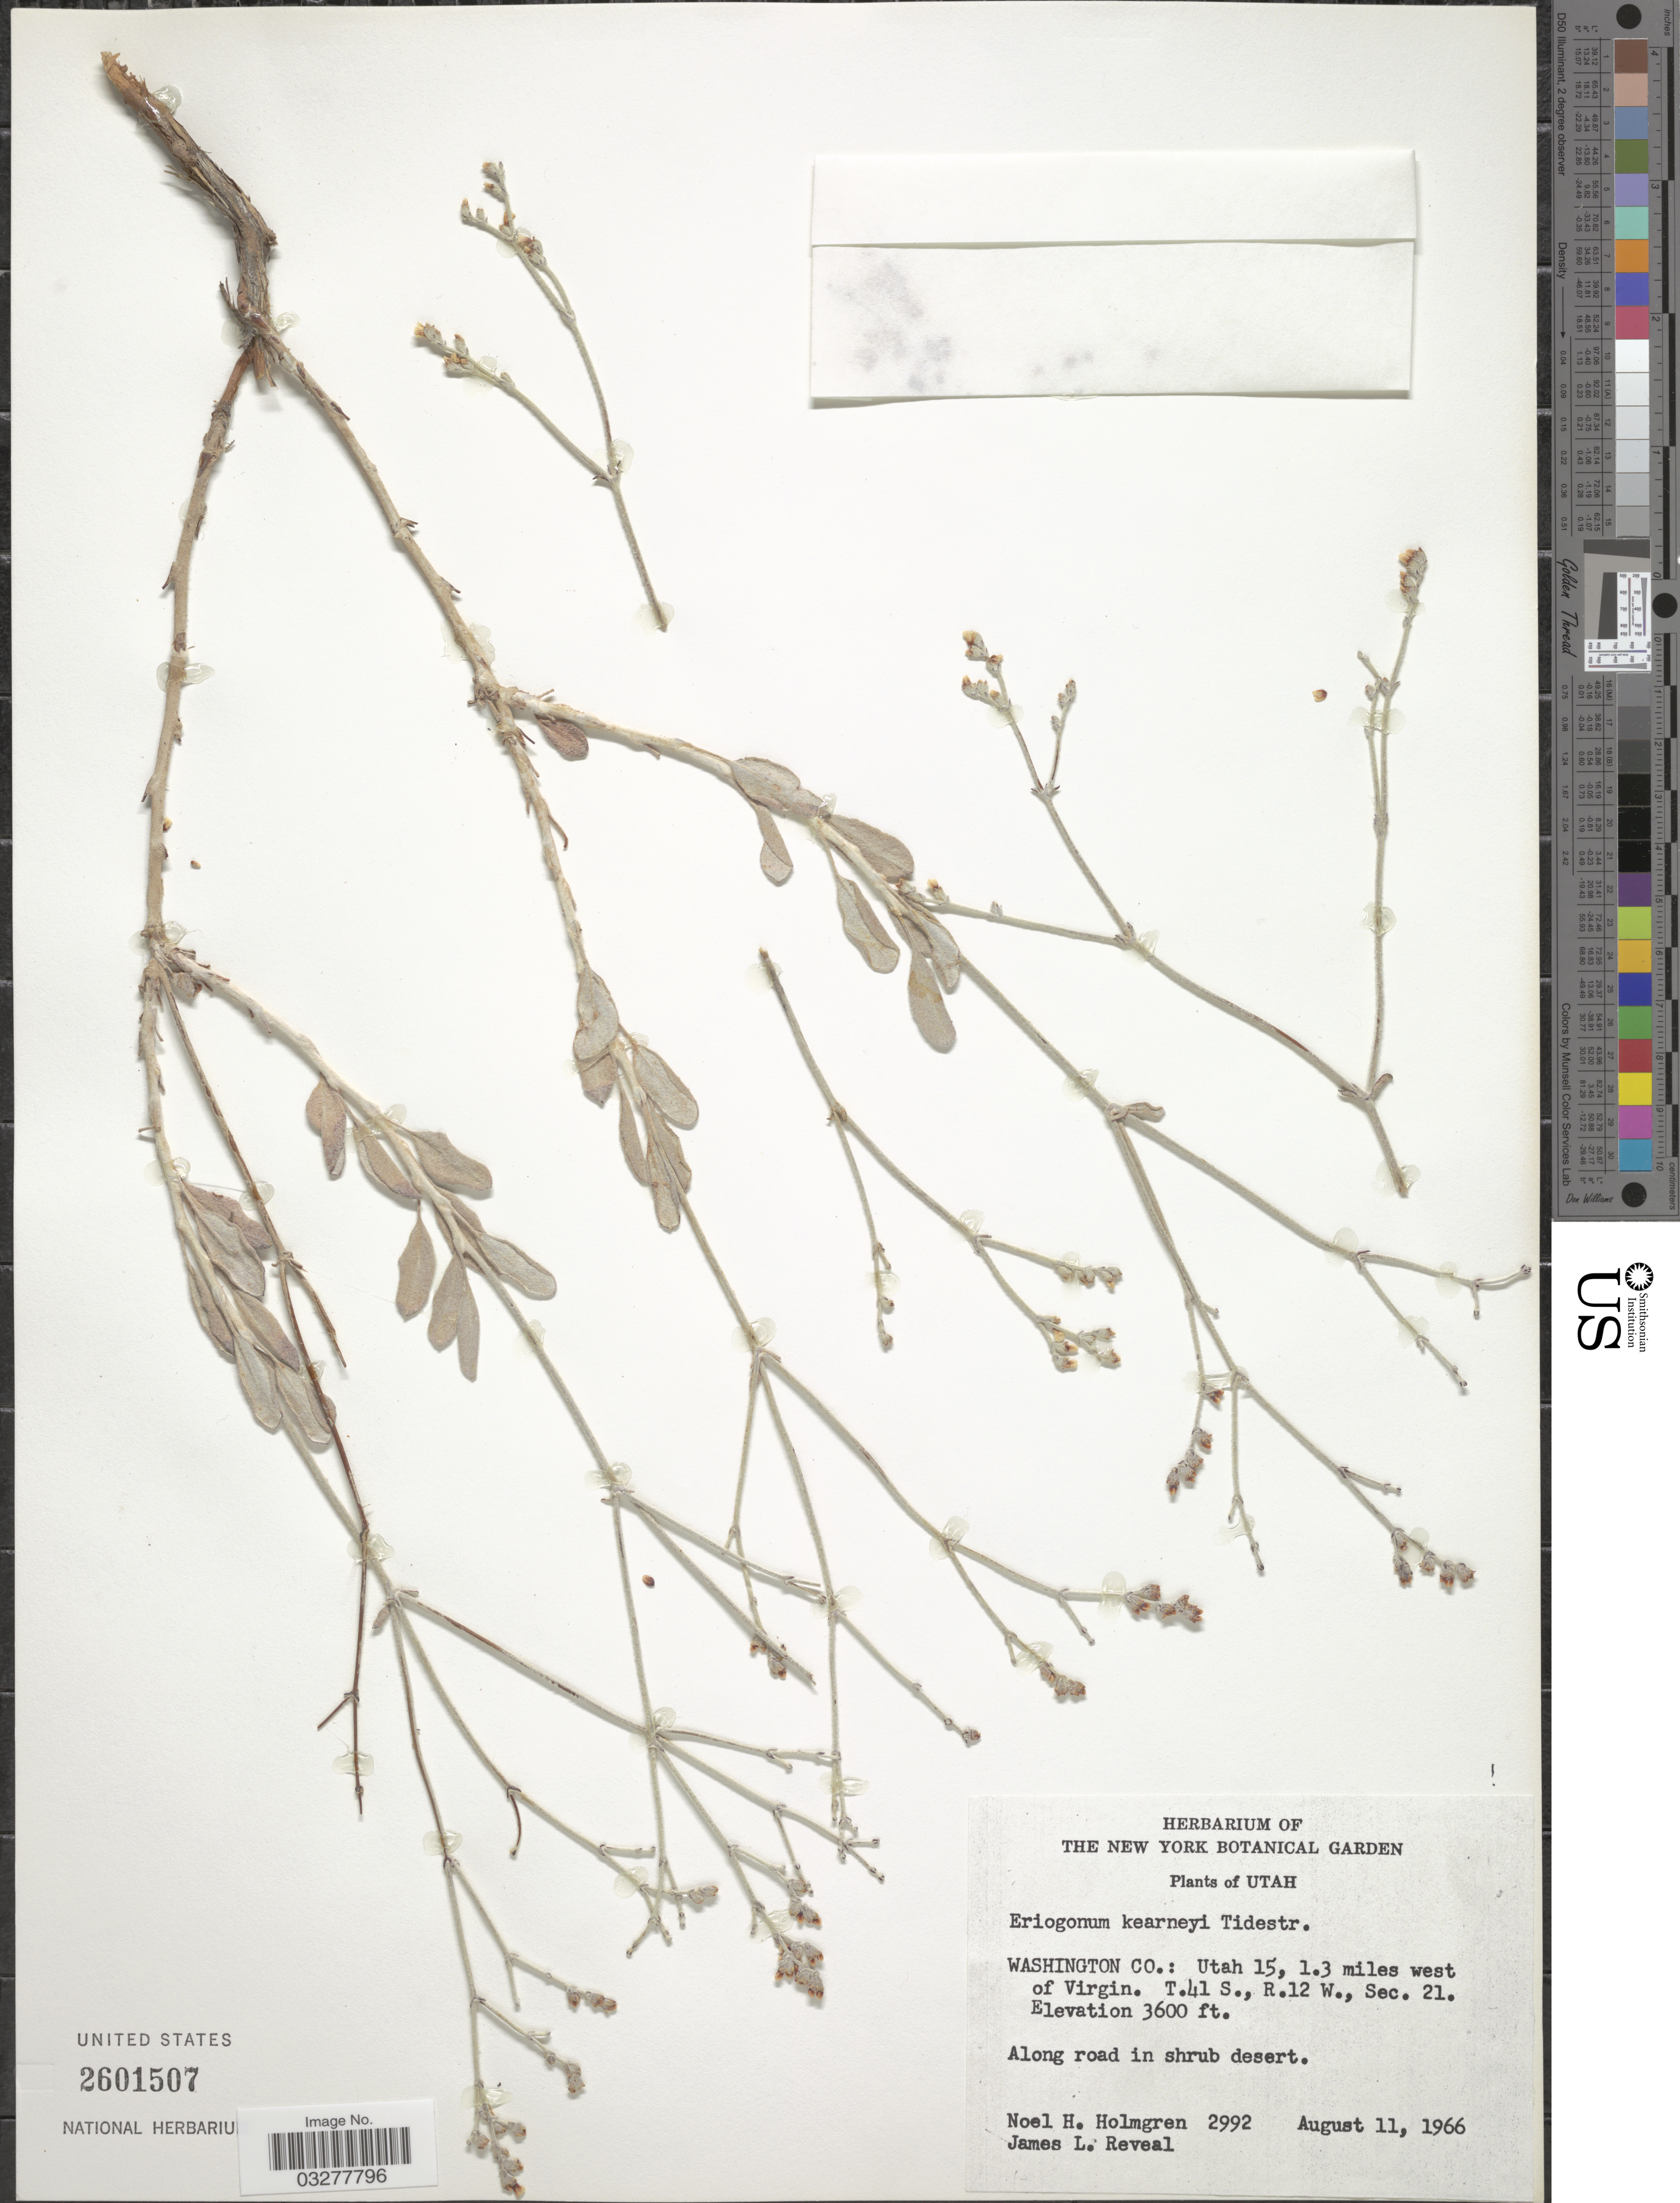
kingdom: Plantae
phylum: Tracheophyta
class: Magnoliopsida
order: Caryophyllales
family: Polygonaceae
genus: Eriogonum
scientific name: Eriogonum kearneyi var. kearneyi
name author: Tidestr.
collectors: N. H. Holmgren & J. L. Reveal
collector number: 2992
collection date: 1966-08-11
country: United States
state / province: Utah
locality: Washington Co.: Utah 15, 1.3 miles west of Virgin. T.41S, R.12W, Sec.21.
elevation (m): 1097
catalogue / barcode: US 2601507